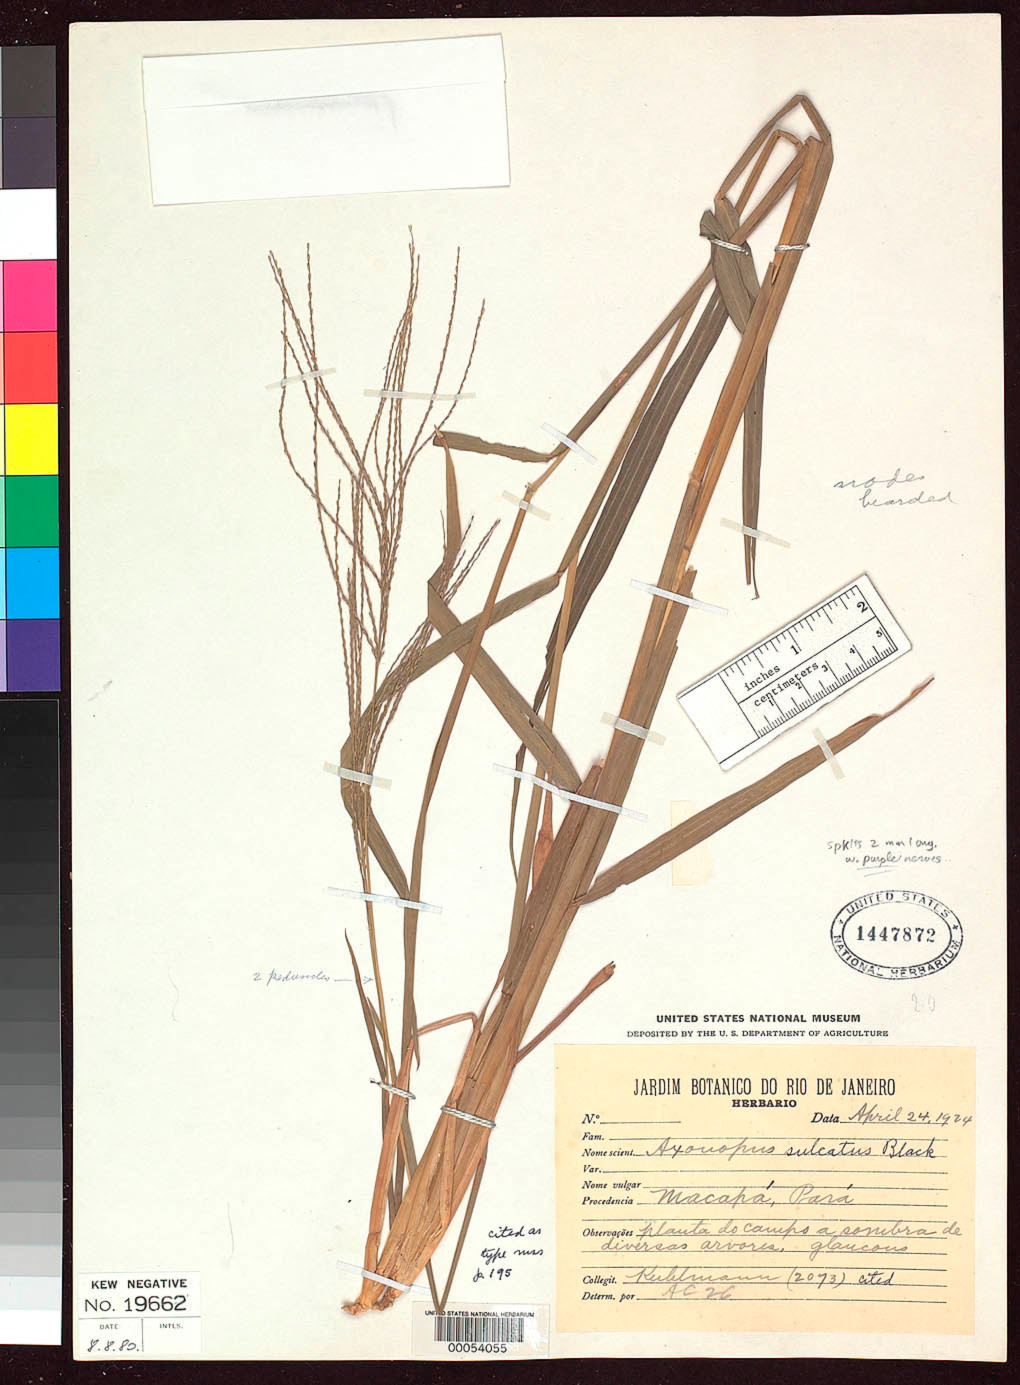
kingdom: Plantae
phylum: Tracheophyta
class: Liliopsida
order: Poales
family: Poaceae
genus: Axonopus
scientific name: Axonopus sulcatus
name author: G.A. Black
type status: Holotype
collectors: J. G. Kuhlmann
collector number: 2073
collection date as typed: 24 Apr 1924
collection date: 1924-04-24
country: Brazil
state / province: Amapá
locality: Macapa.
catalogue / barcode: US 1447872